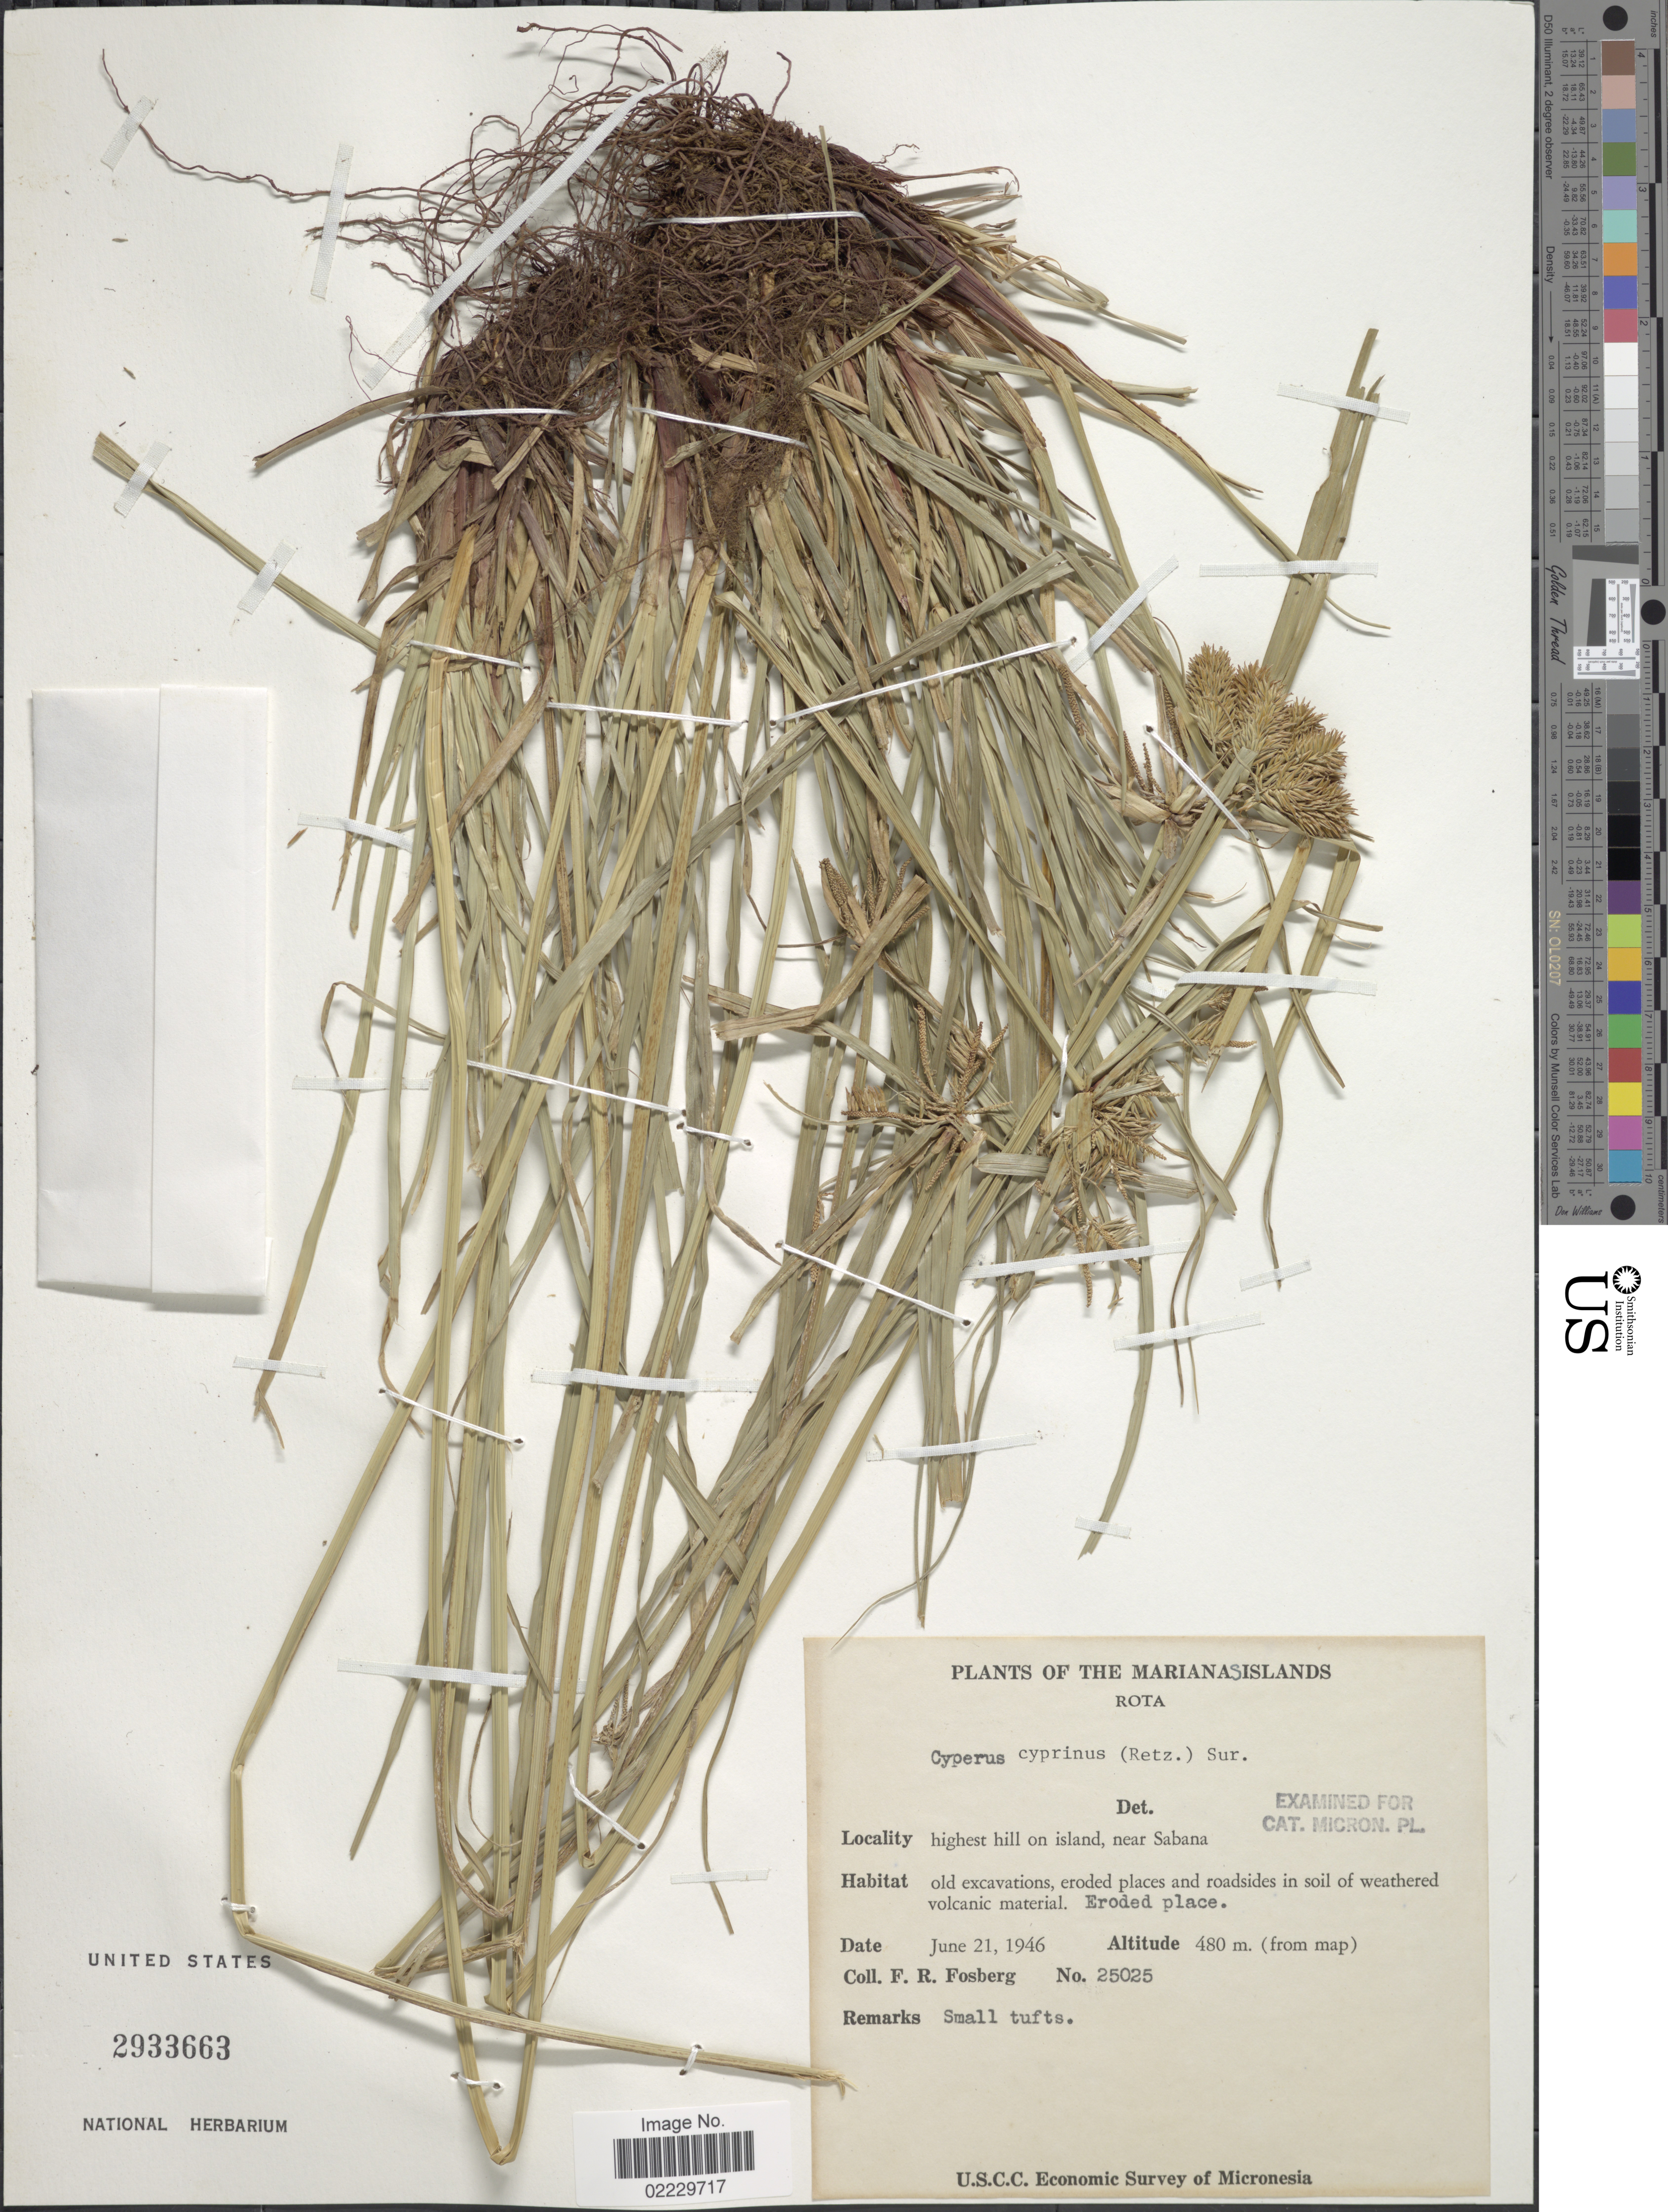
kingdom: Plantae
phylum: Tracheophyta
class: Liliopsida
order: Poales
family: Cyperaceae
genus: Cyperus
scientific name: Cyperus cyperinus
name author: (Retz.) Valck. Sur.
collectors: F. R. Fosberg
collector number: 25025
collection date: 1946-06-21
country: Northern Mariana Islands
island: Rota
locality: Rota. Highest hill on island, near Sabana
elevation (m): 480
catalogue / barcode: US 2933663